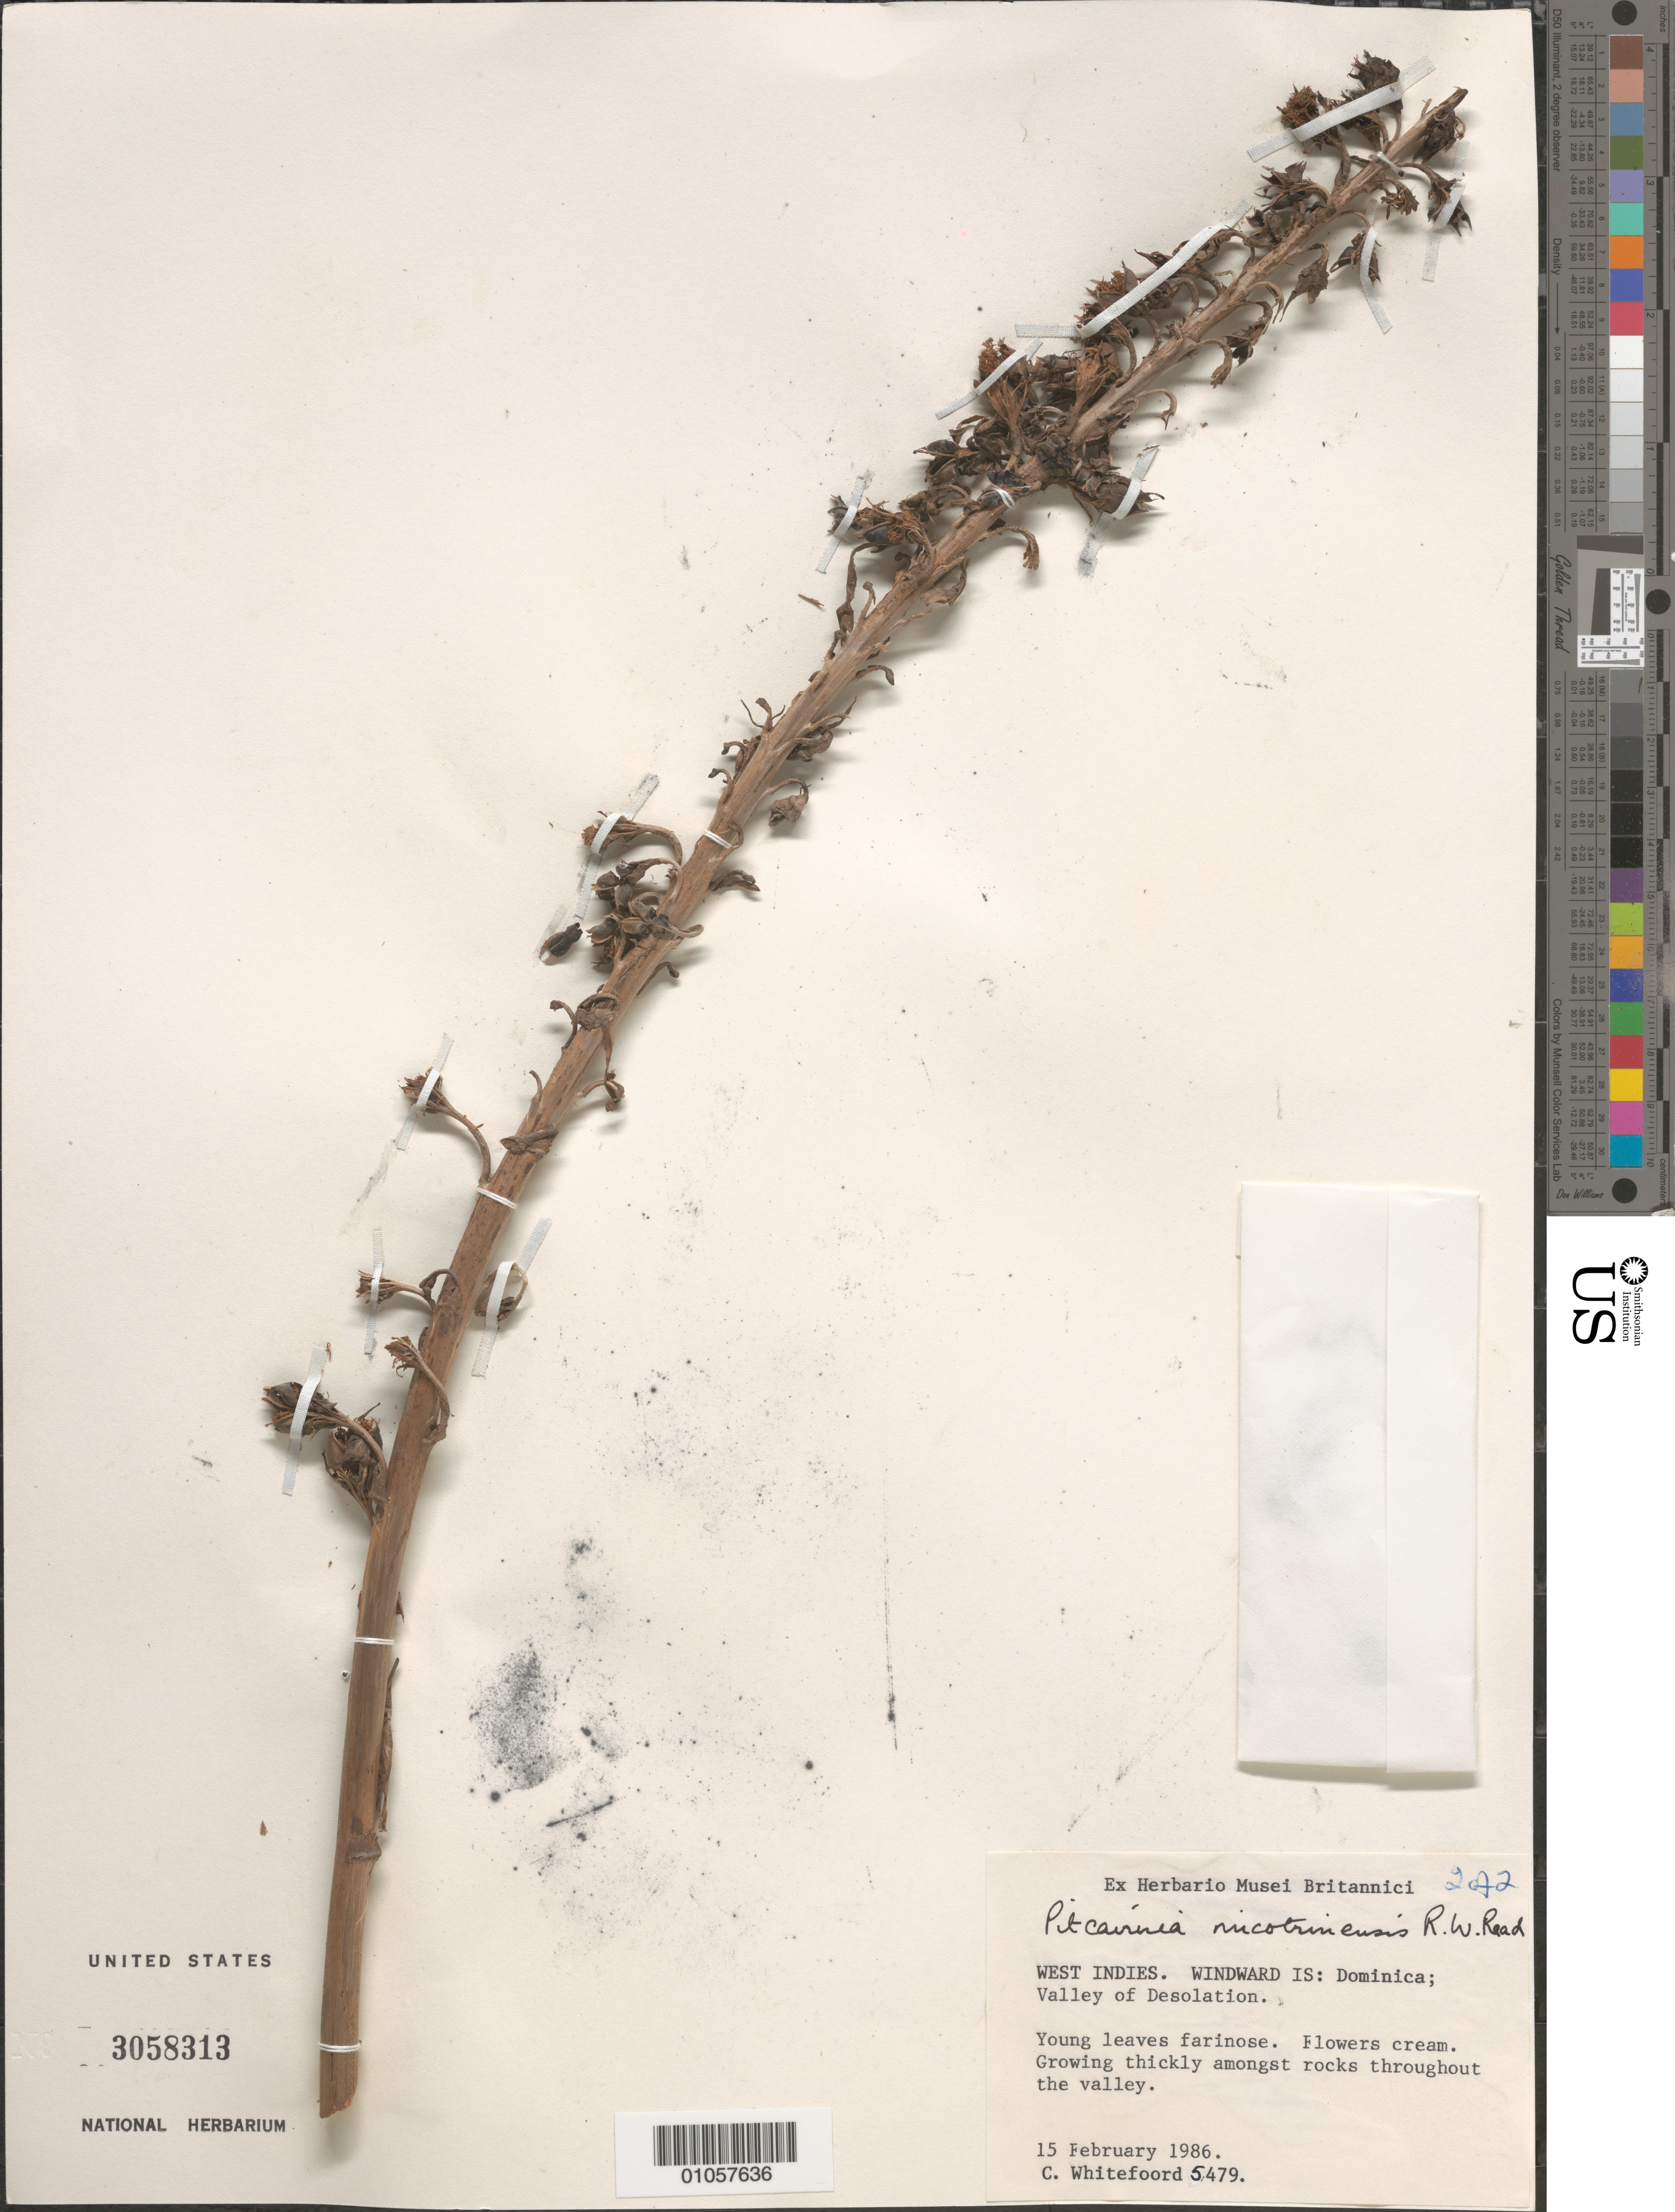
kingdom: Plantae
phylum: Tracheophyta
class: Liliopsida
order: Poales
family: Bromeliaceae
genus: Pitcairnia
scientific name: Pitcairnia micotrinensis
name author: Read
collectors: C. Whitefoord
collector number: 5479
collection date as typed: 15 Feb 1986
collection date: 1986-02-15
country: Dominica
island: Dominica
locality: Valley of Desolation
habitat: Growing thickly amongst rocks throughout the valley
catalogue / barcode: US 3058313